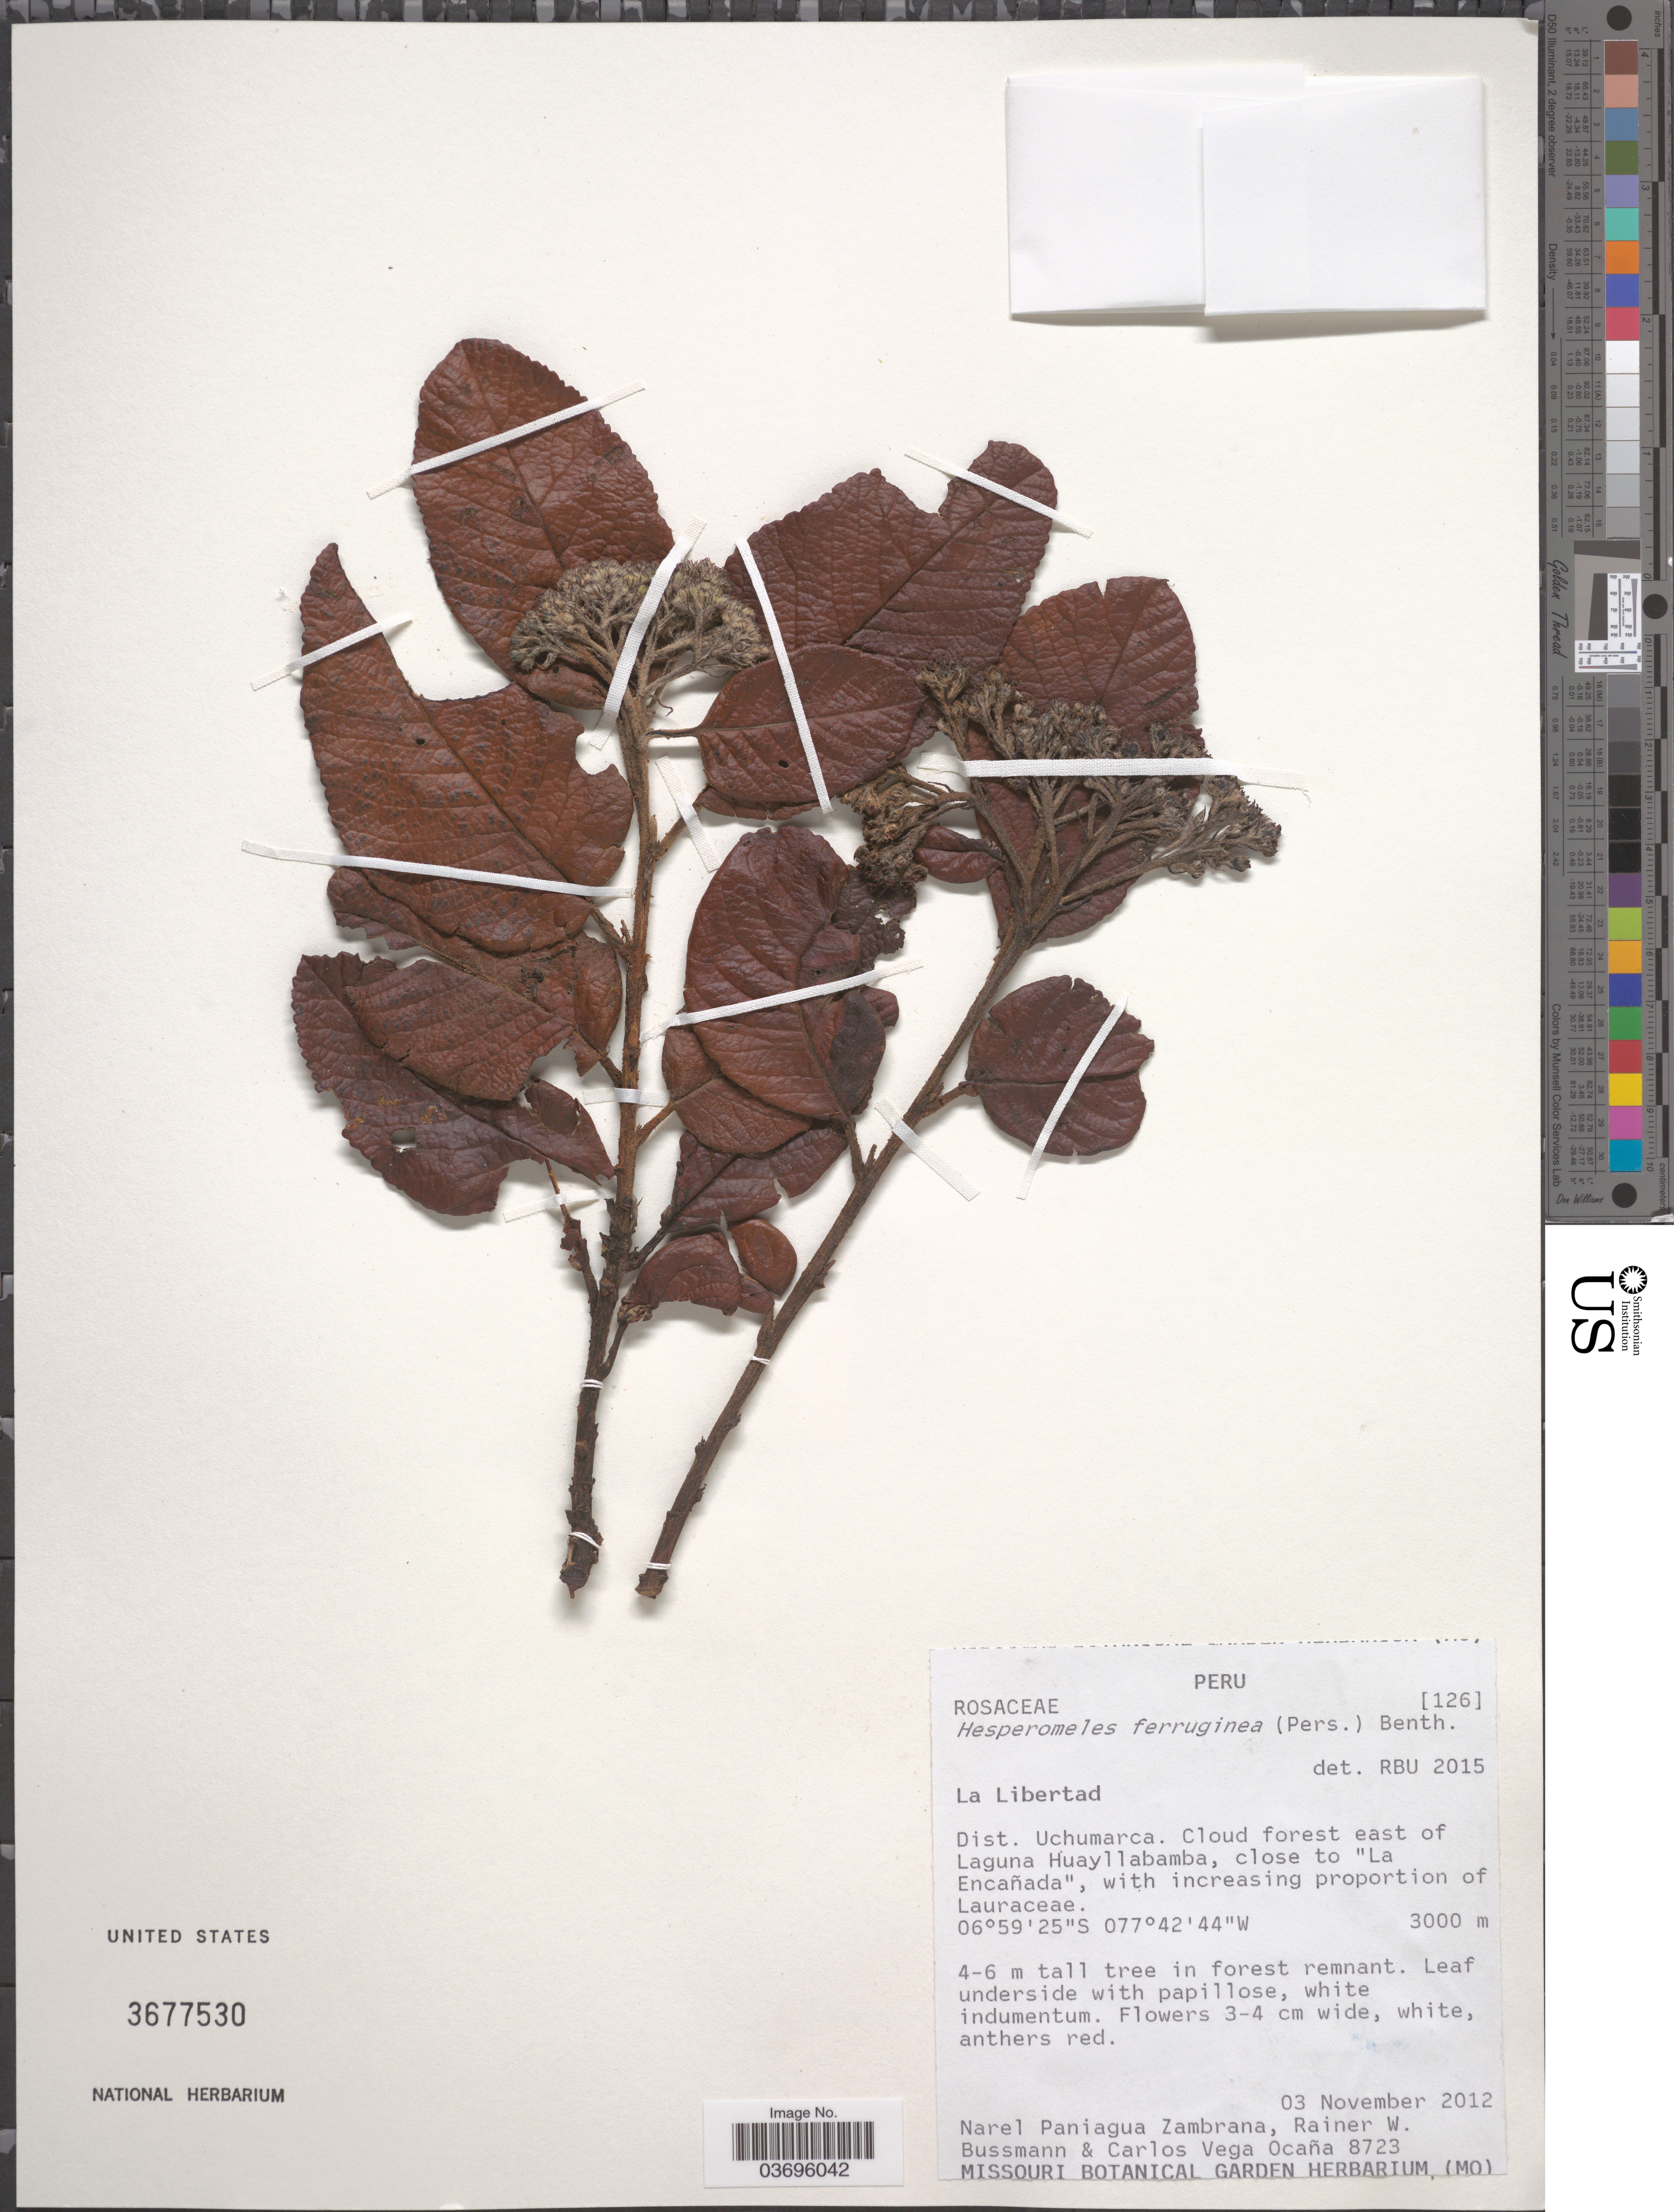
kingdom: Plantae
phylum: Tracheophyta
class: Magnoliopsida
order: Rosales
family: Rosaceae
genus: Hesperomeles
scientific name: Hesperomeles ferruginea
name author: (Juss. ex Pers.) Benth.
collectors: N. Zambrana, R. W. Bussmann & C. Vega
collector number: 8723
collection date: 2012-11-03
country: Peru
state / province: La Libertad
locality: Dist. Uchumarca. Cloud forest east of Laguna Huayllabamba, close to "La Encañada".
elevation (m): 3000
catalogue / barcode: US 3677530